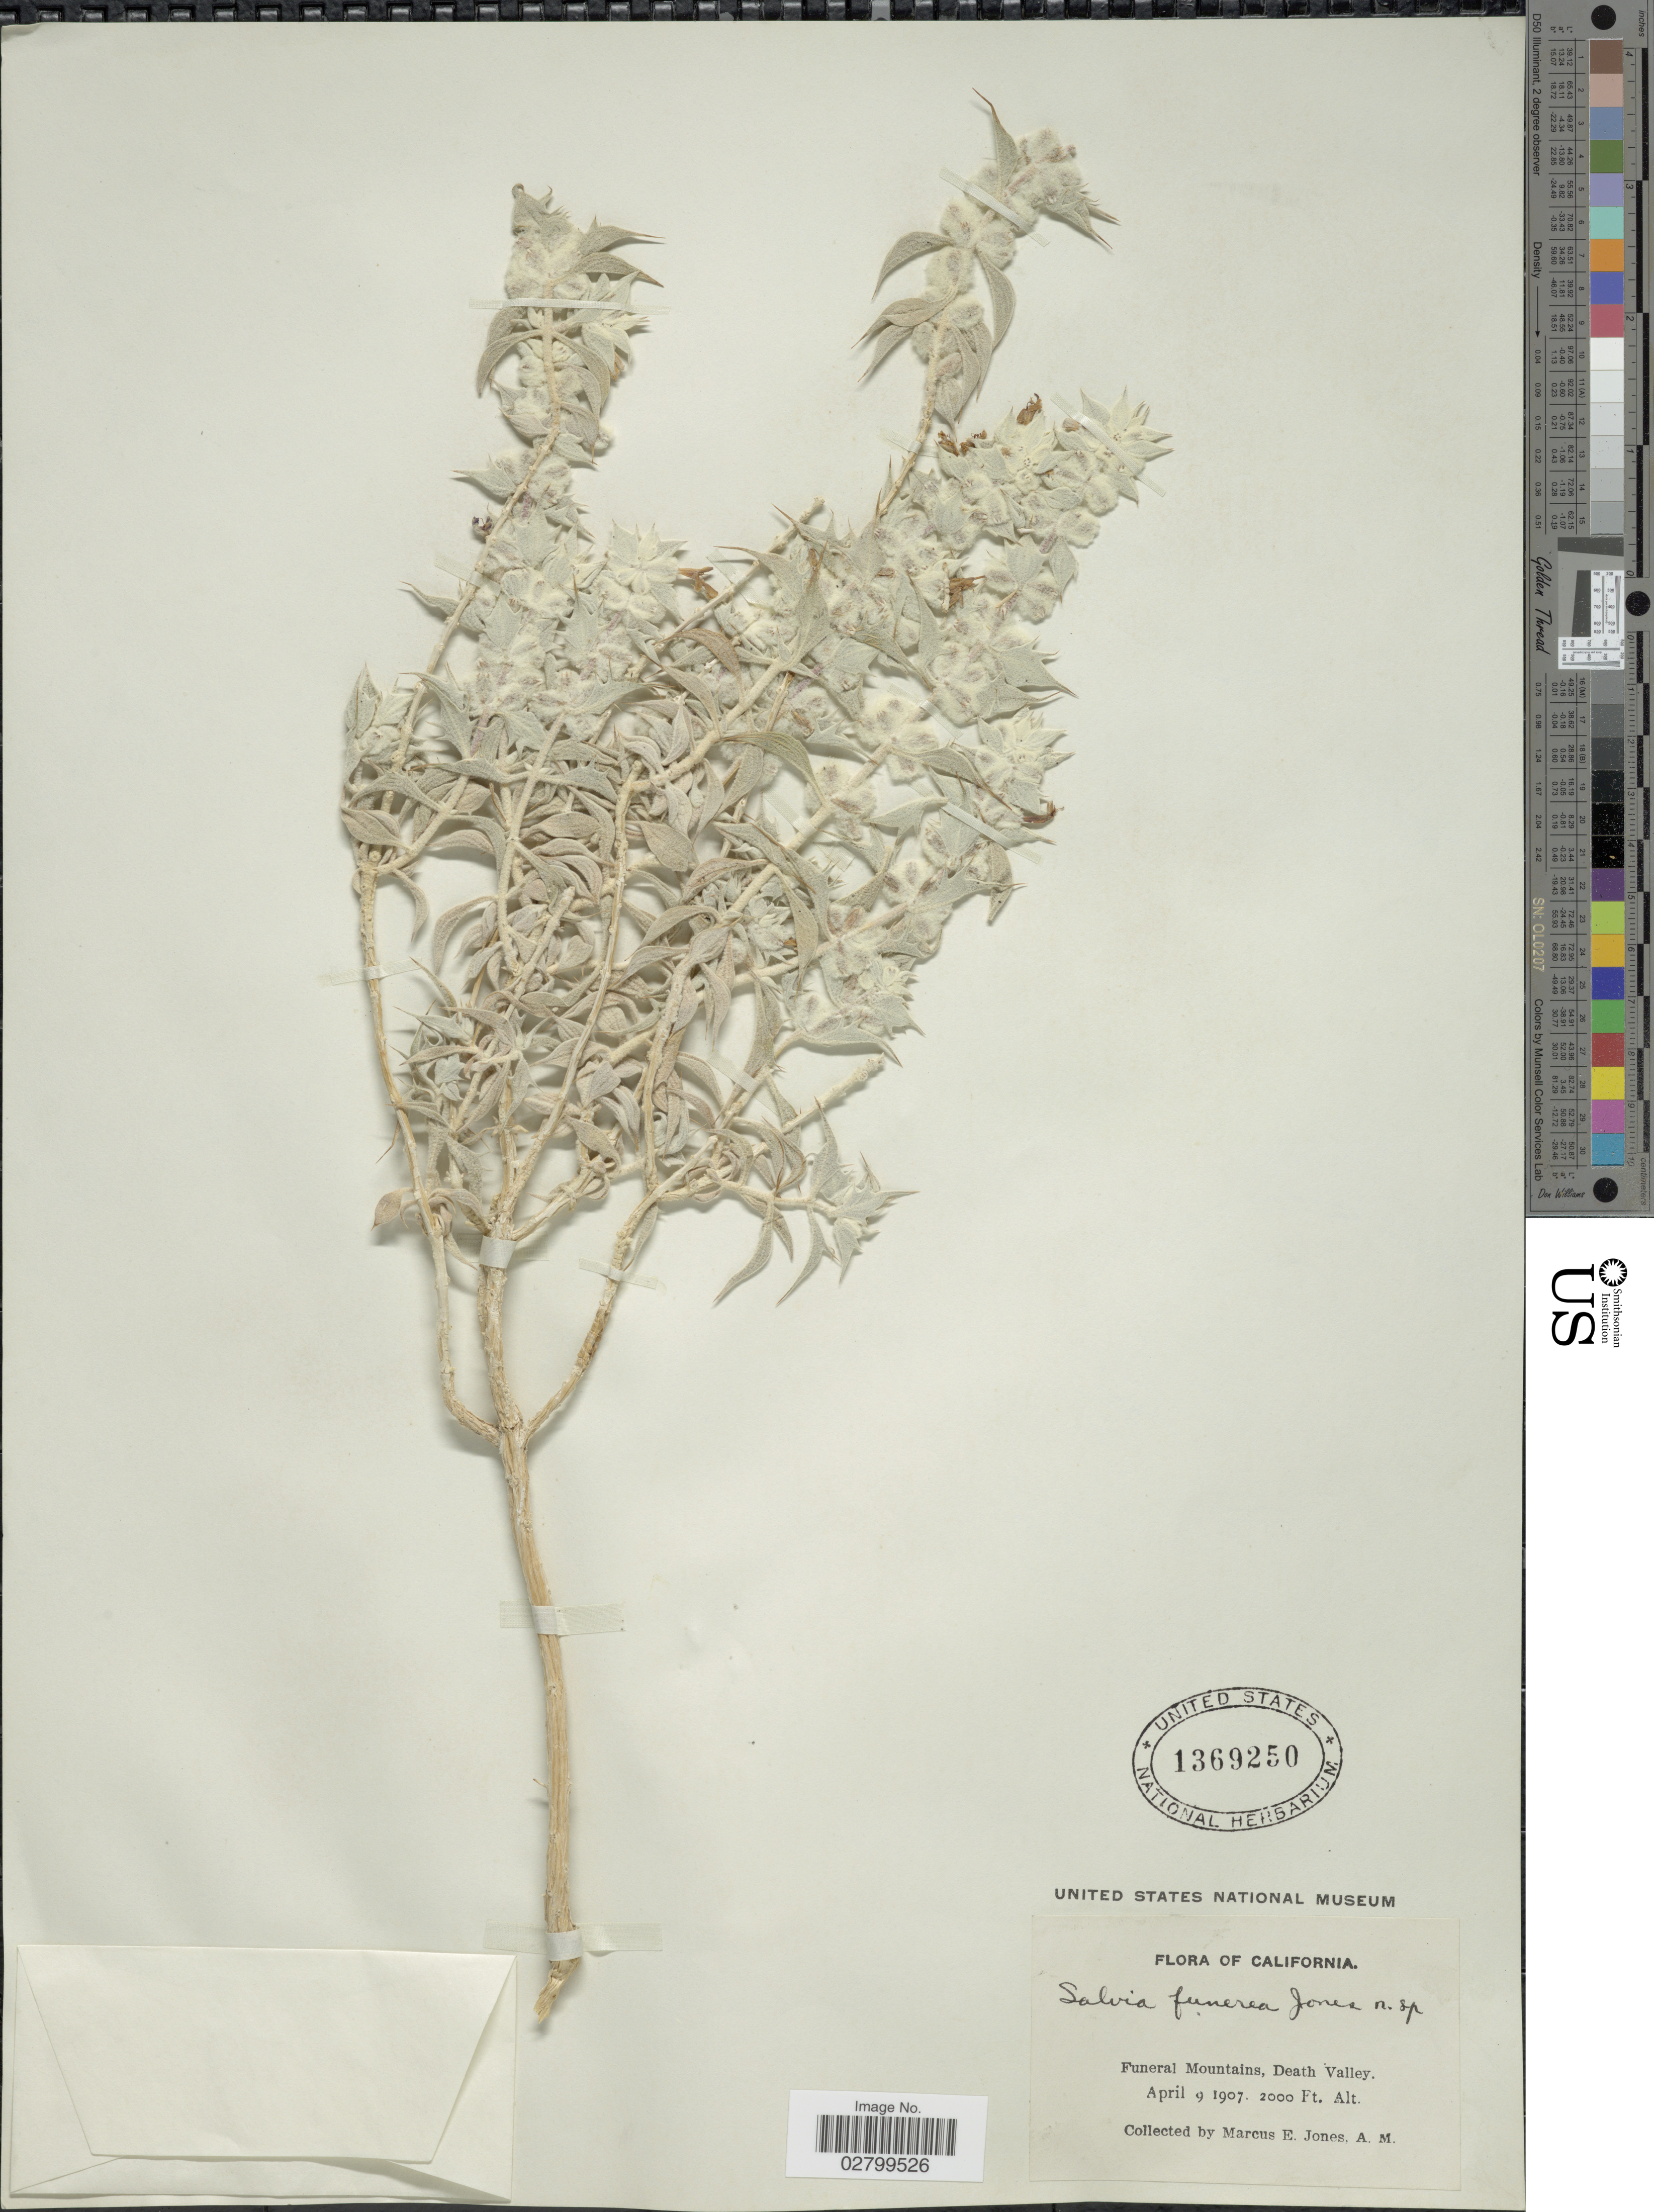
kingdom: Plantae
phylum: Tracheophyta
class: Magnoliopsida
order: Lamiales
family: Lamiaceae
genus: Salvia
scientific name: Salvia funerea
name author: M.E. Jones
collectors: M. E. Jones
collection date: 1907-04-09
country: United States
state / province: California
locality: Funeral Mountains, Death Valley.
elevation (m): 610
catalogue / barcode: US 1369250